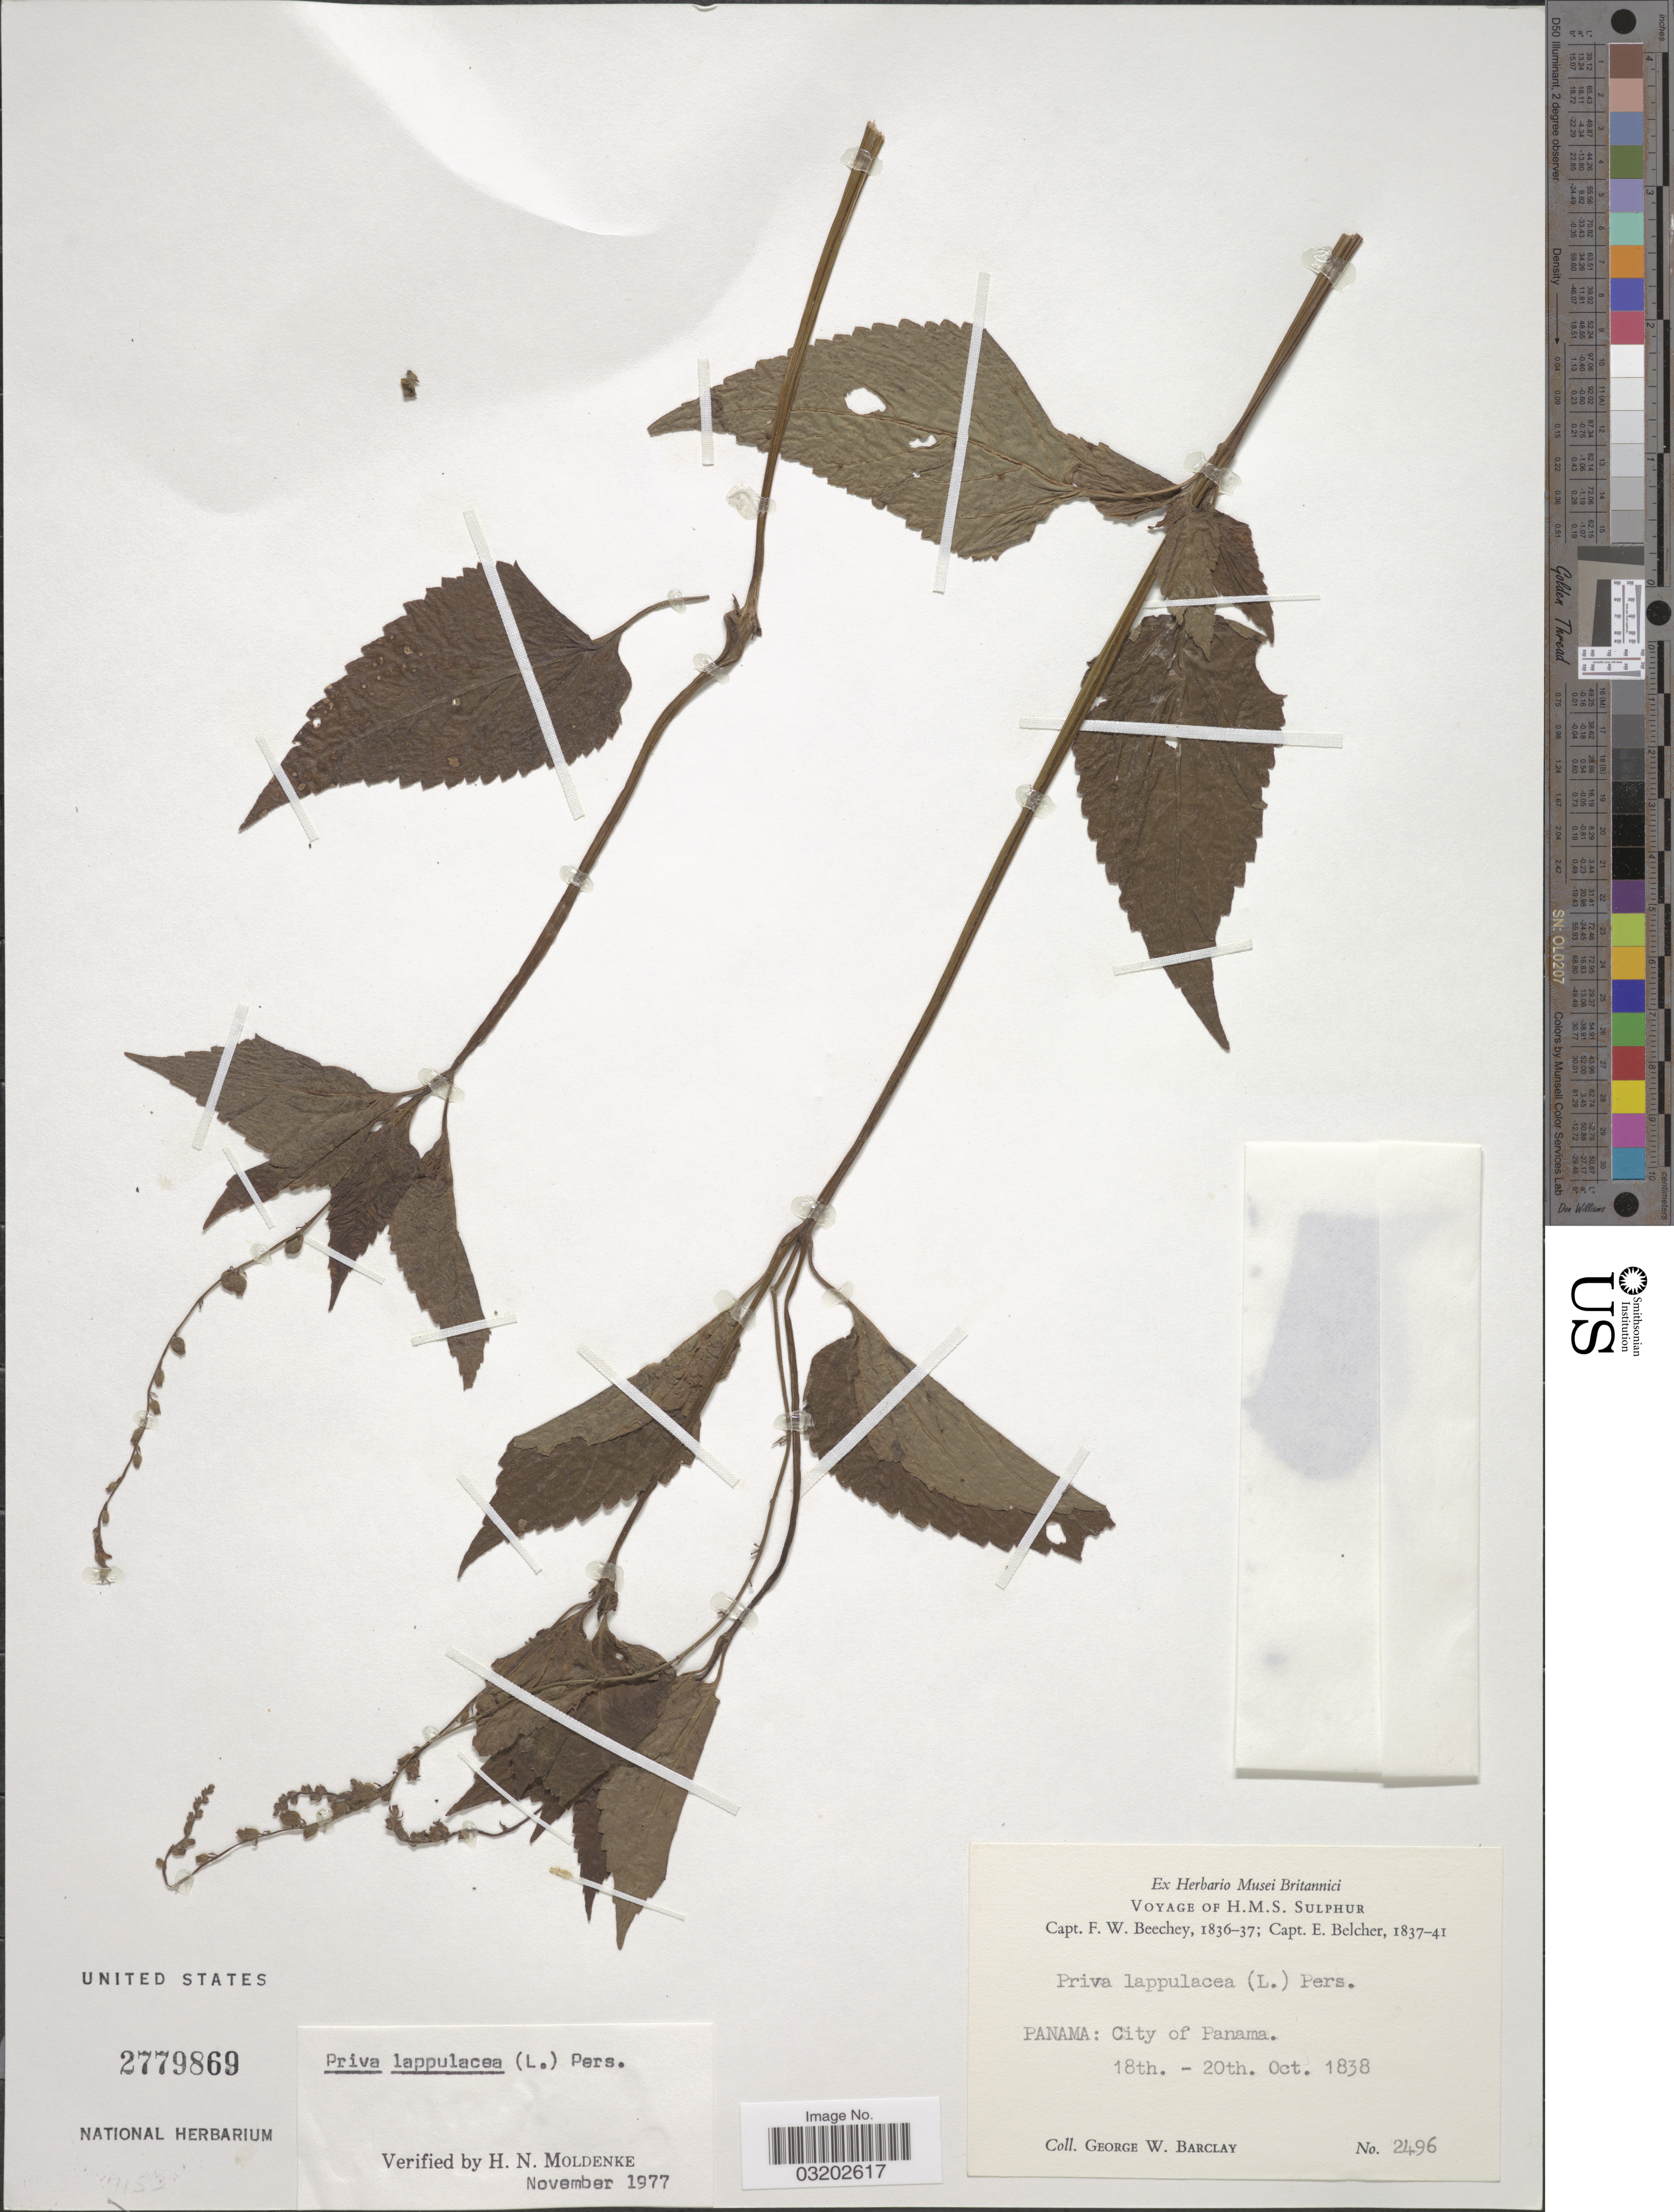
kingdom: Plantae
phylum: Tracheophyta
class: Magnoliopsida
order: Lamiales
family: Verbenaceae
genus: Priva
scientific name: Priva lappulacea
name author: (L.) Pers.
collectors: G. W. Barclay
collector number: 2496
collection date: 1838-10-18/1838-10-20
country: Panama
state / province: Panamá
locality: City of Panama.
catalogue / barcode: US 2779869